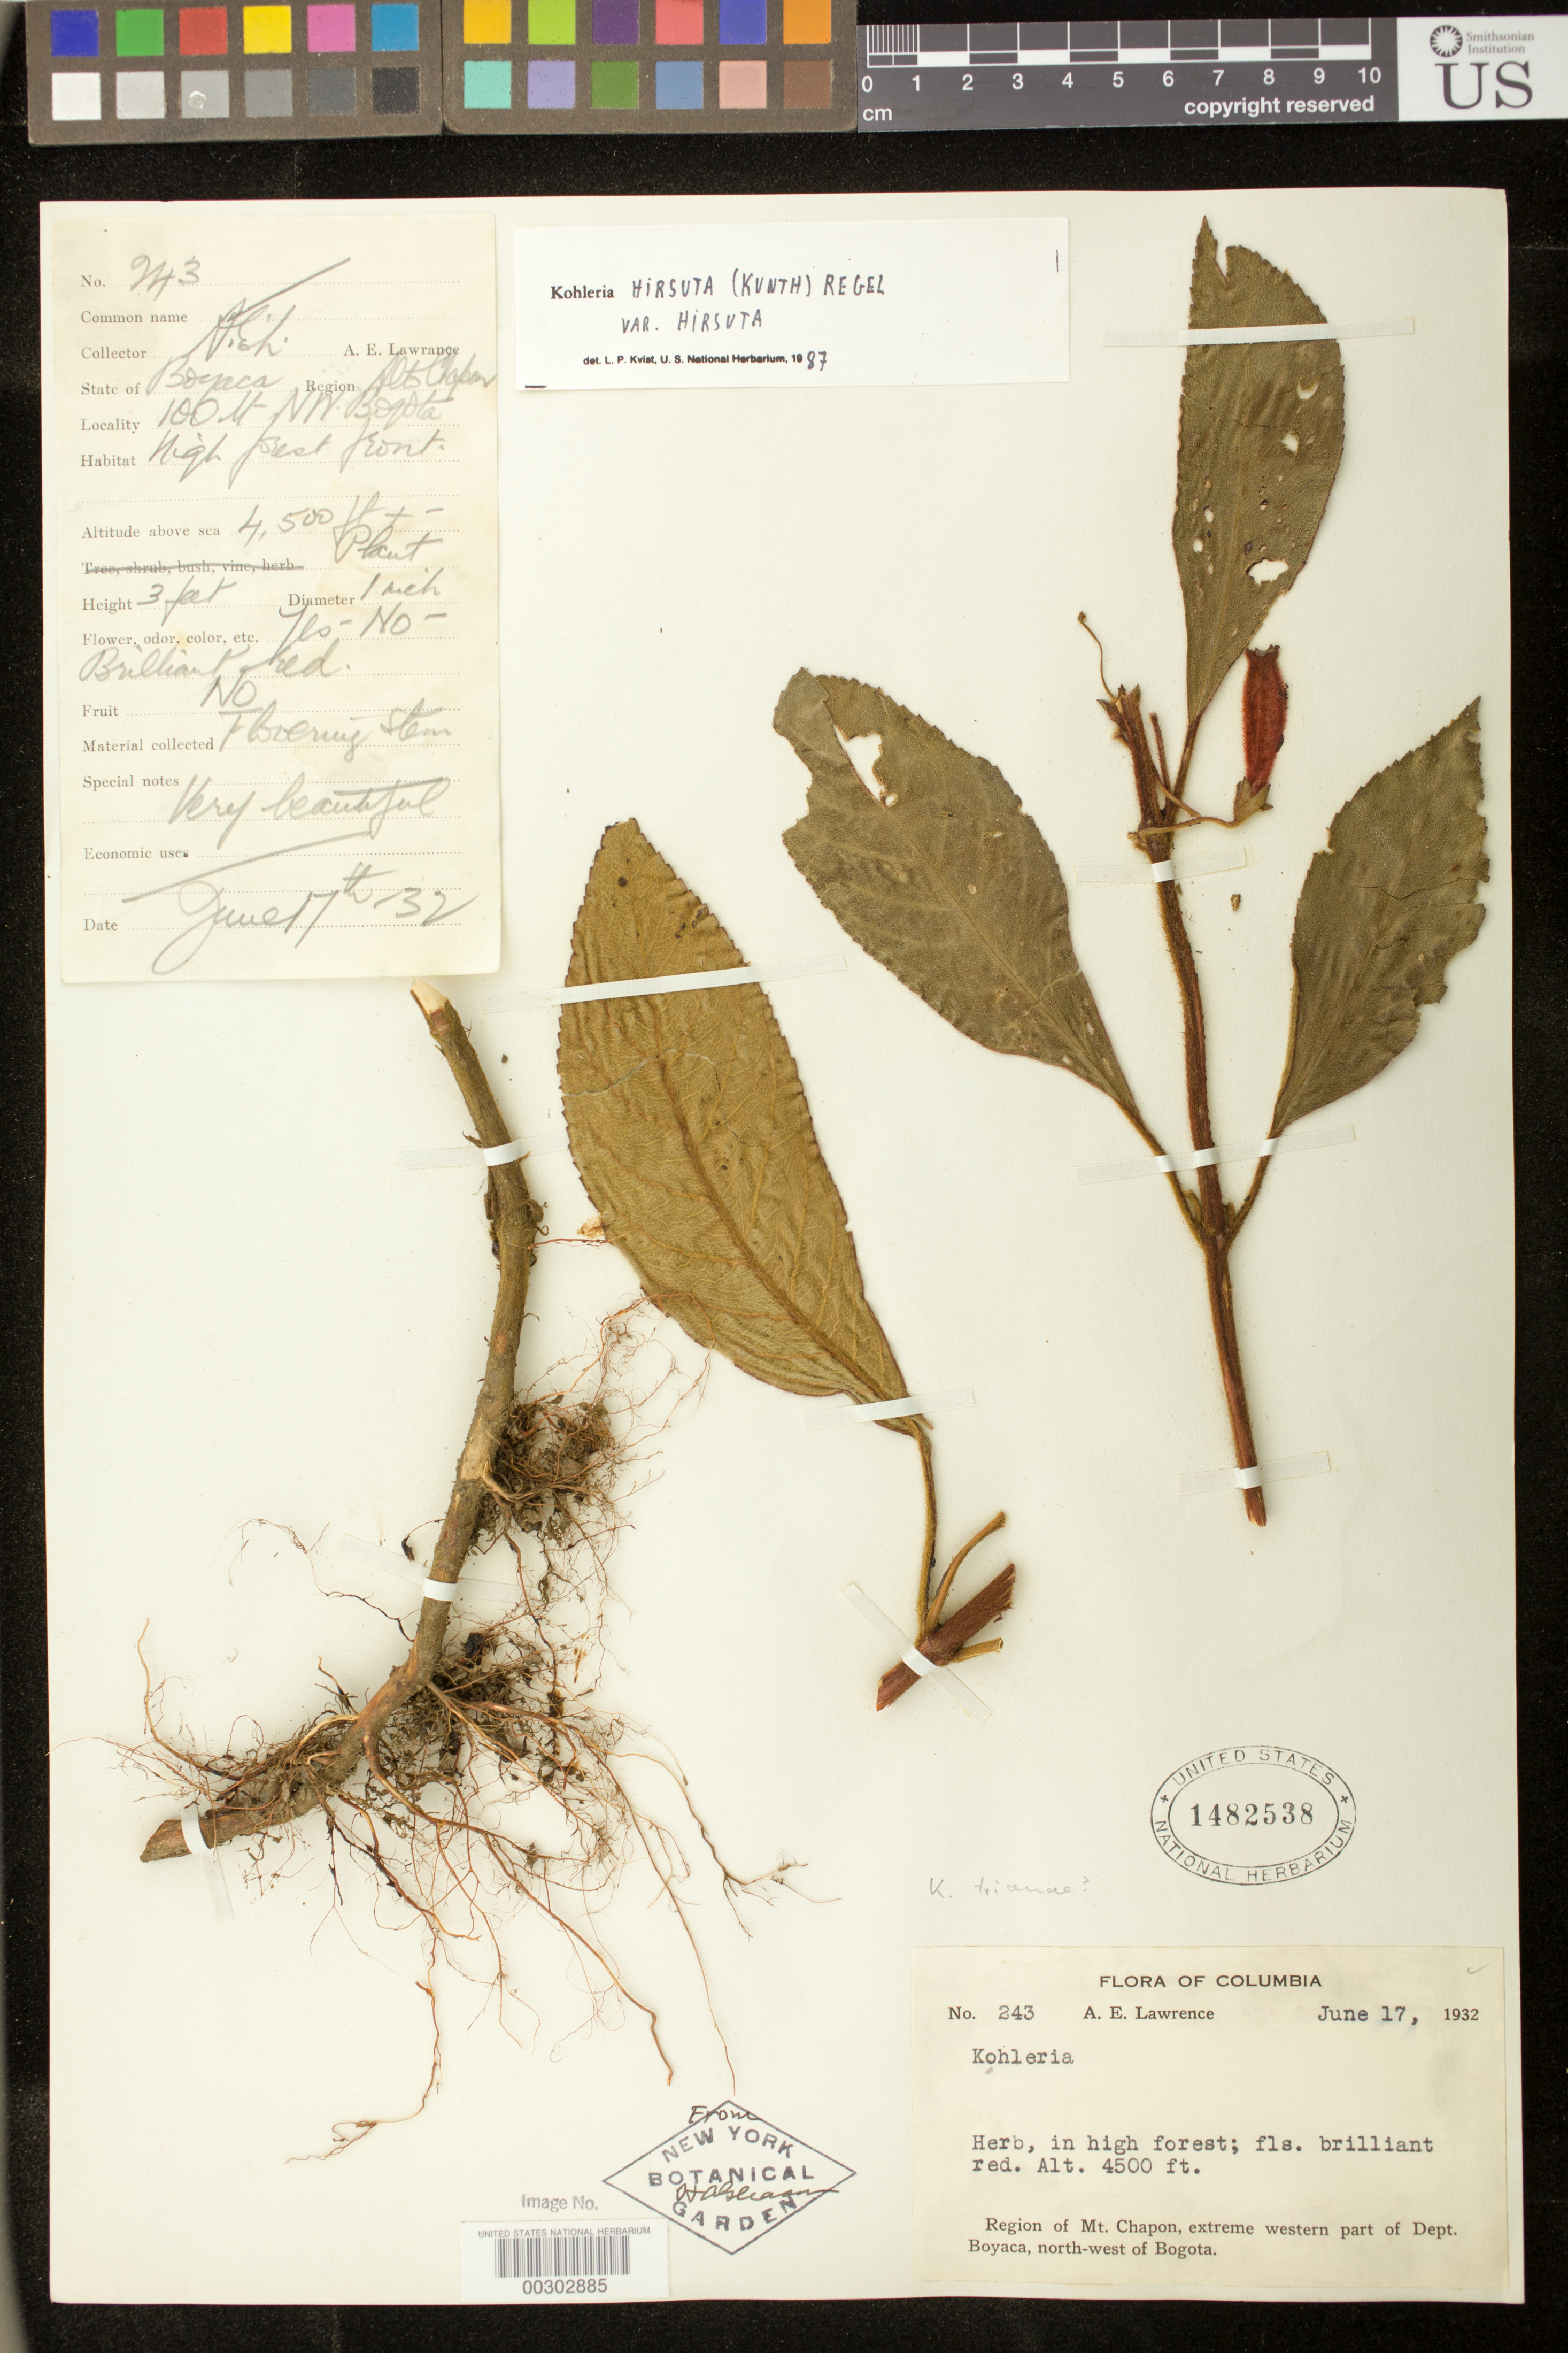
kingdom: Plantae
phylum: Tracheophyta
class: Magnoliopsida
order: Lamiales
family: Gesneriaceae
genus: Kohleria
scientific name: Kohleria hirsuta var. hirsuta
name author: (Kunth) Regel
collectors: A. Lawrance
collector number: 243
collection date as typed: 17 Jun 1932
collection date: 1932-06-17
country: Colombia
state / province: Boyacá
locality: Region of Mt Chapon, extreme western part of dept Boyaca, NW of Bogota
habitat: High forest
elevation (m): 1372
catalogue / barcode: US 1482538